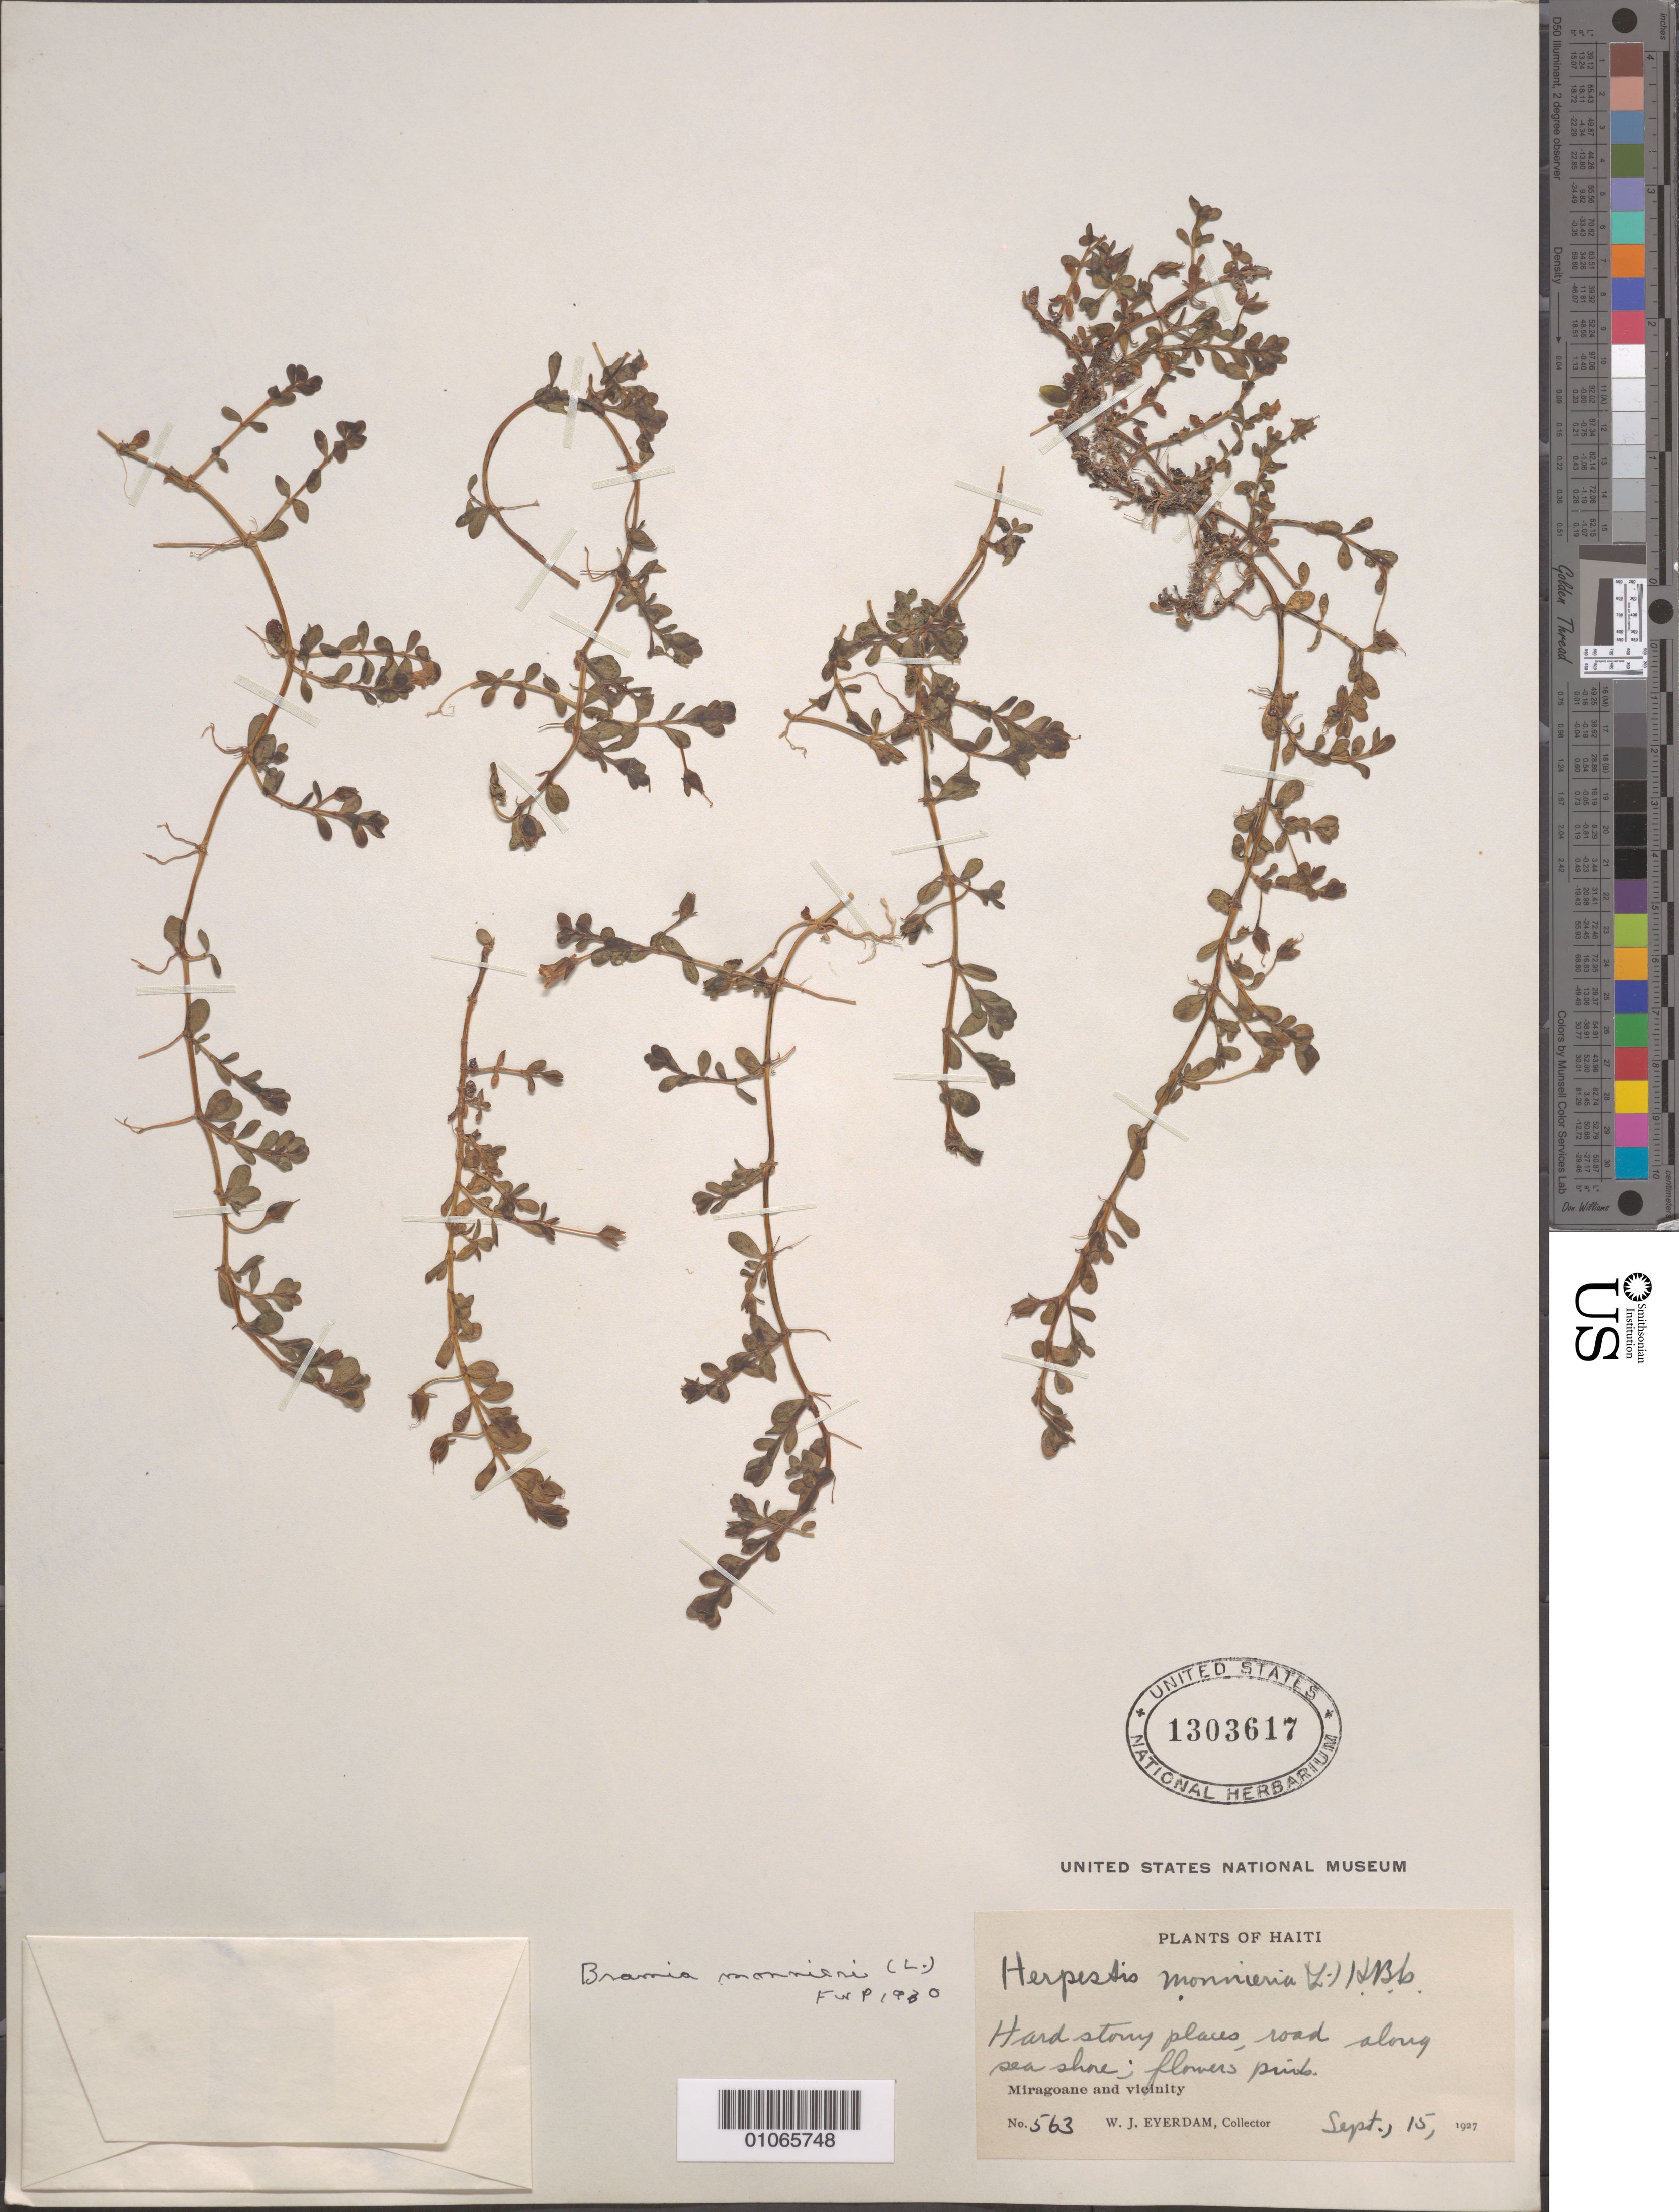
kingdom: Plantae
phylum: Tracheophyta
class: Magnoliopsida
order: Lamiales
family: Plantaginaceae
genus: Bacopa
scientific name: Bacopa monnieri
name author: (L.) Wettst.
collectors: W. J. Eyerdam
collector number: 563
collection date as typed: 15 Sep 1927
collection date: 1927-09-15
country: Haiti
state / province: Nippes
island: Hispaniola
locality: Miragoane and vicinity, hard stony places, road along sea shore.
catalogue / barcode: US 1303617